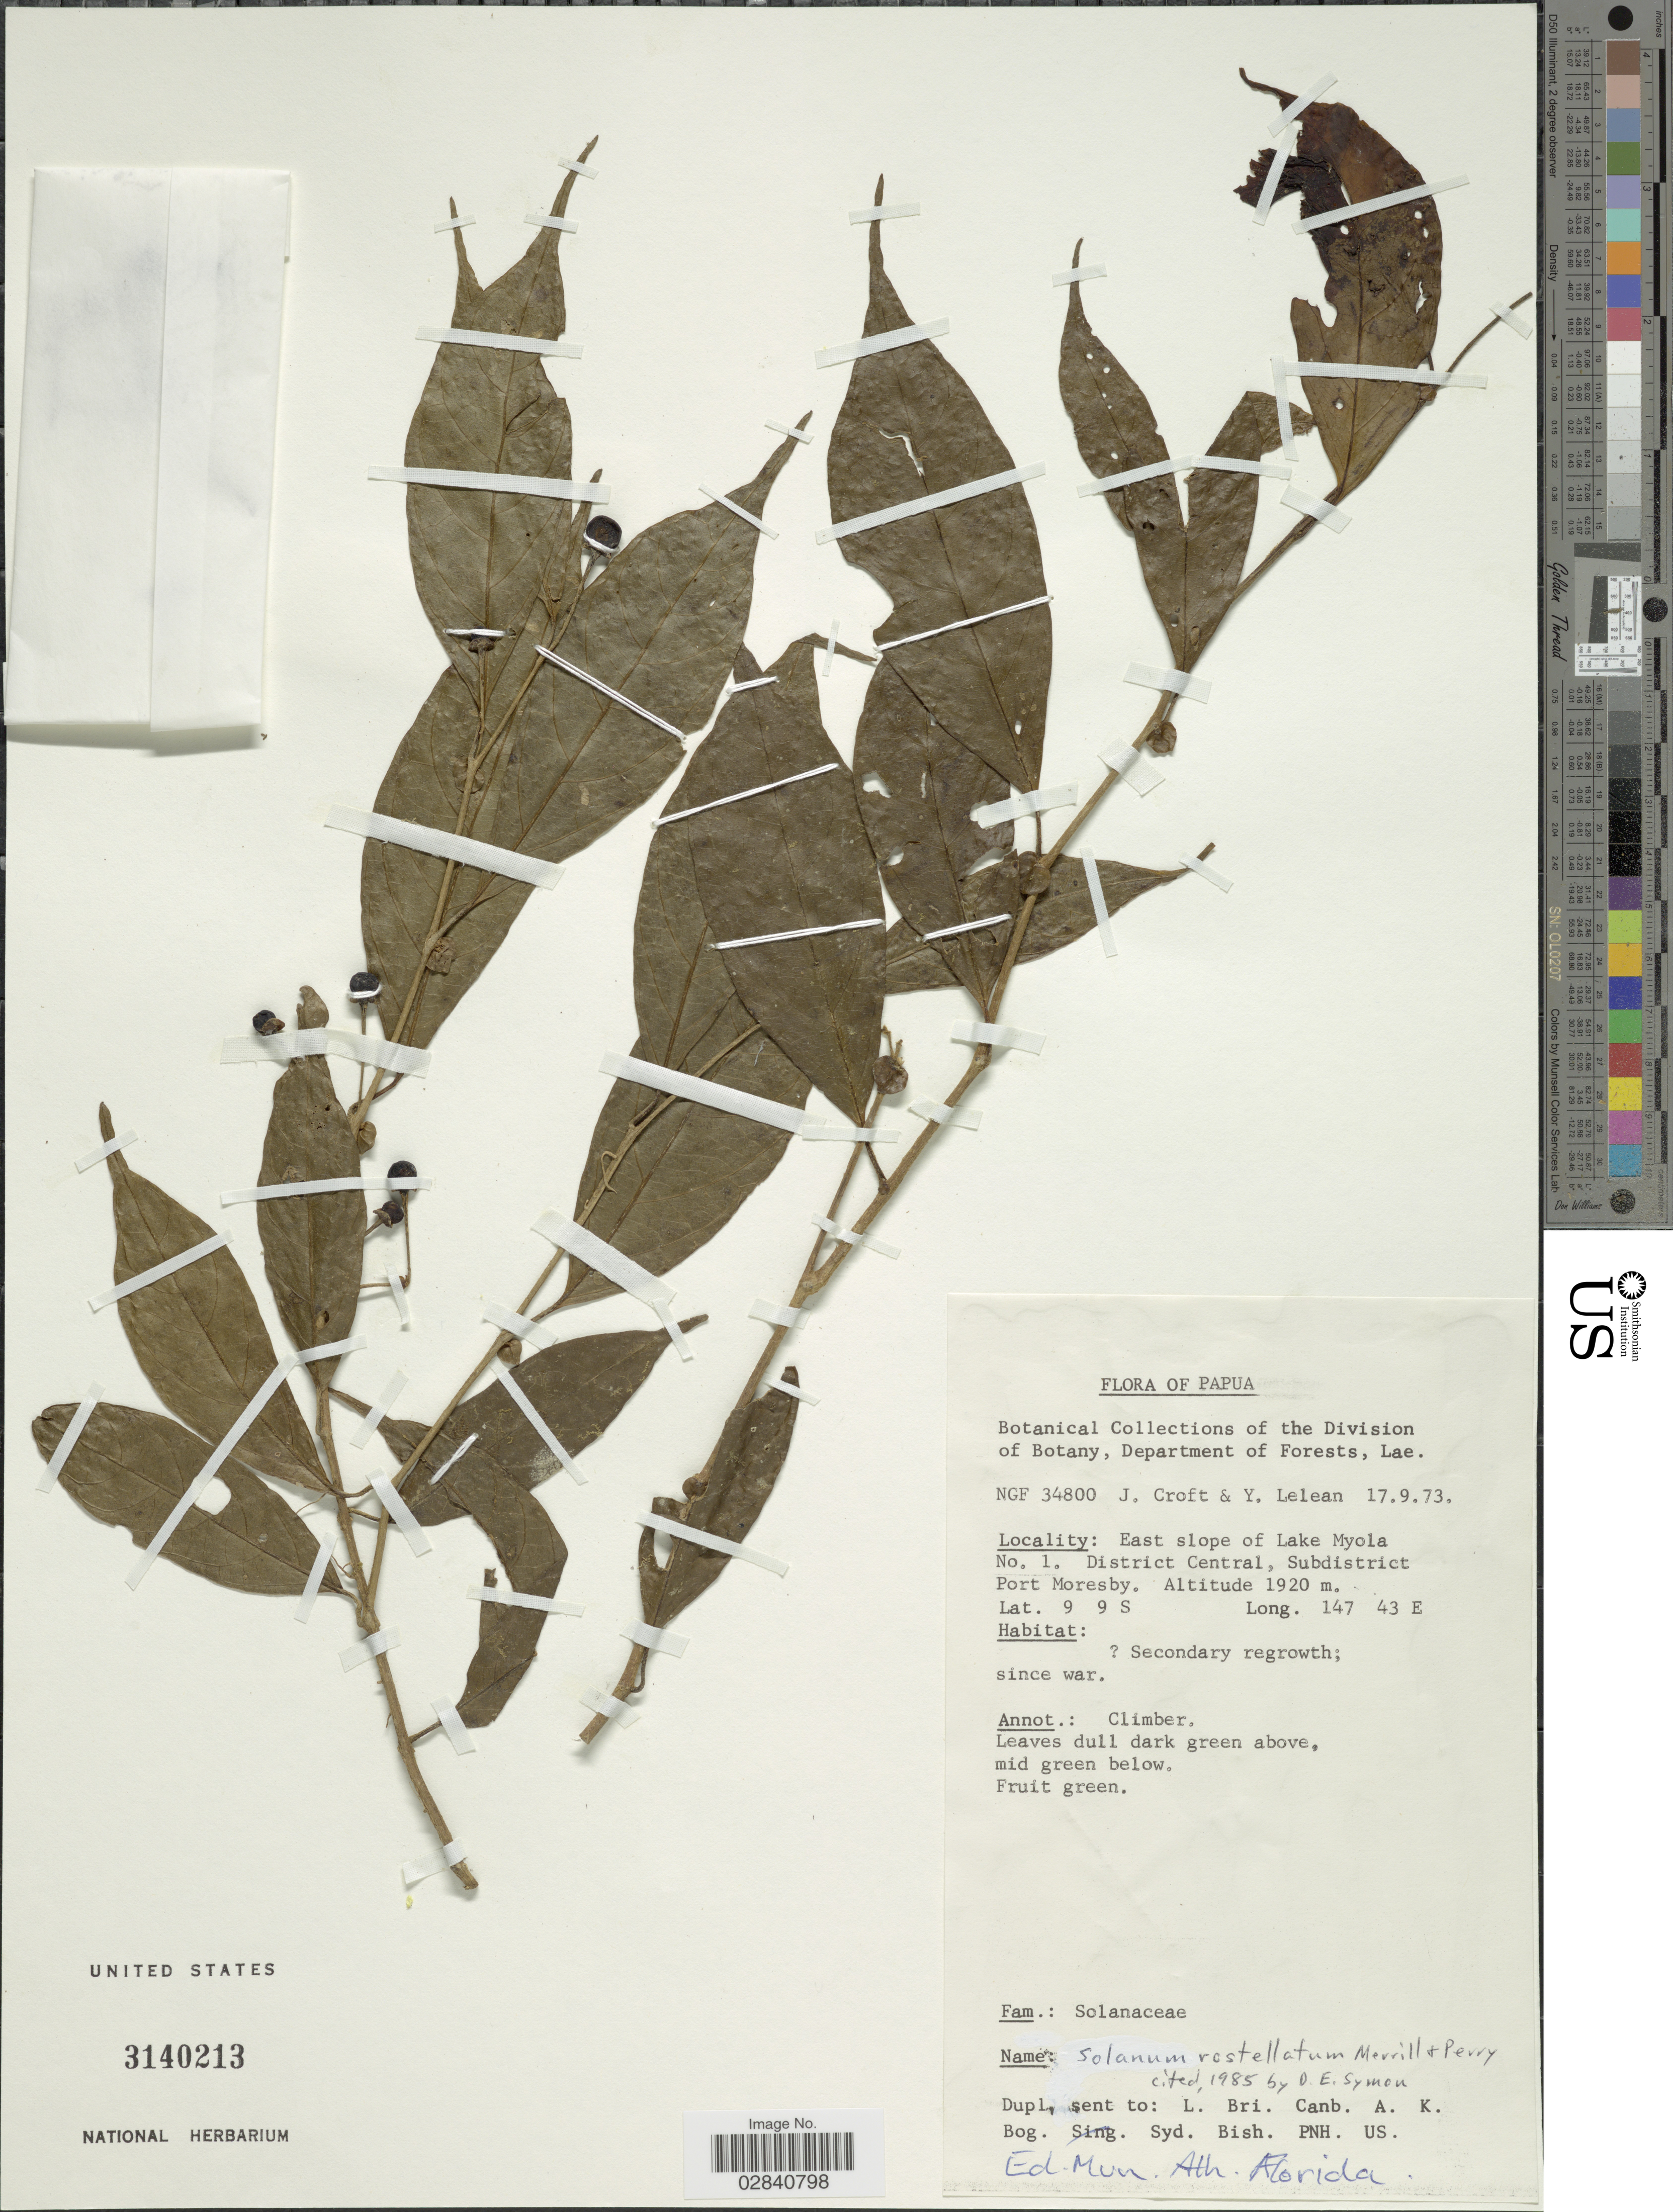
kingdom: Plantae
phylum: Tracheophyta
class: Magnoliopsida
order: Solanales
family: Solanaceae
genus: Lycianthes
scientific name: Lycianthes rostellata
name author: (Merr. & L.M. Perry) A.R. Bean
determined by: Knapp, S. D.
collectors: J. Croft & Y. Lelean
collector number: NGF 34800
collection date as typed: Transcribed d/m/y: 17/9/73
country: Papua New Guinea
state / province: Central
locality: Papua. East slope of Lake Myola No. 1. District Central, Subdistrict Port Moresby.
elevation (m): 1920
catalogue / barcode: US 3140213